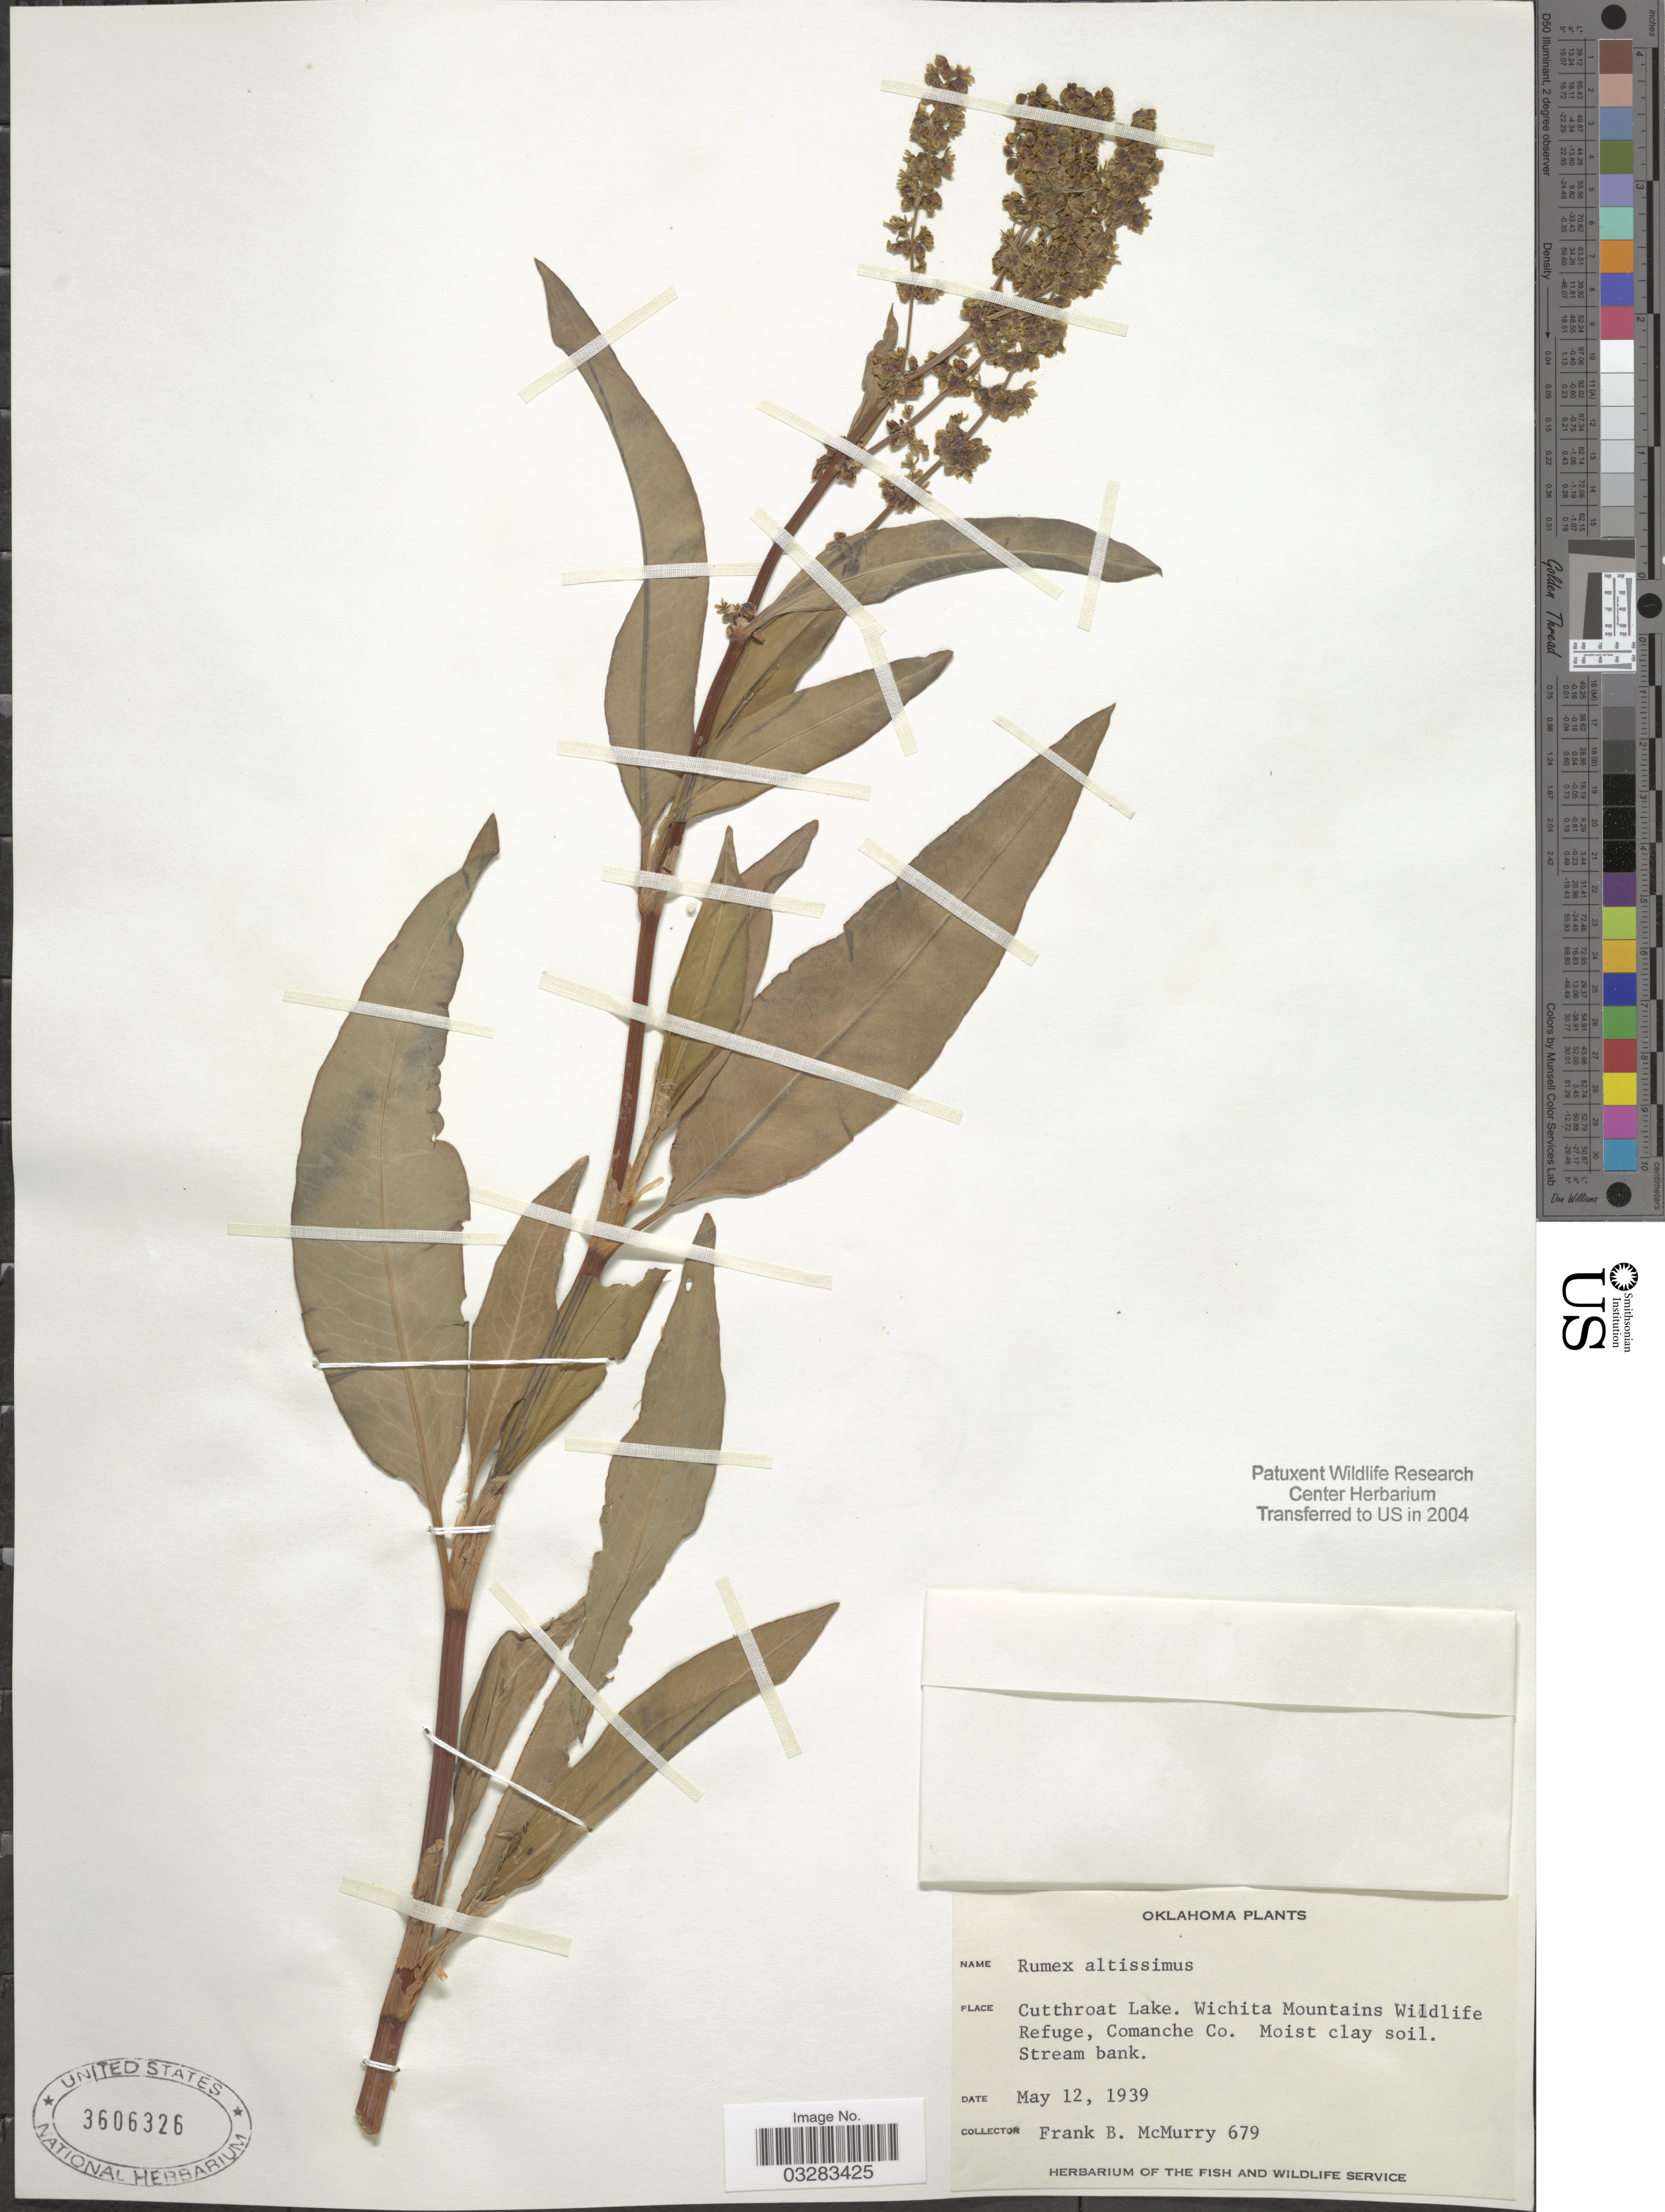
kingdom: Plantae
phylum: Tracheophyta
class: Magnoliopsida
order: Caryophyllales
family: Polygonaceae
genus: Rumex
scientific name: Rumex altissimus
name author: Alph. Wood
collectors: F. B. McMurry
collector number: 679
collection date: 1939-05-12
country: United States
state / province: Oklahoma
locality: Cutthroat Lake. Wichita Mountains Wildlife Refuge, Comanche Co.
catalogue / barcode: US 3606326